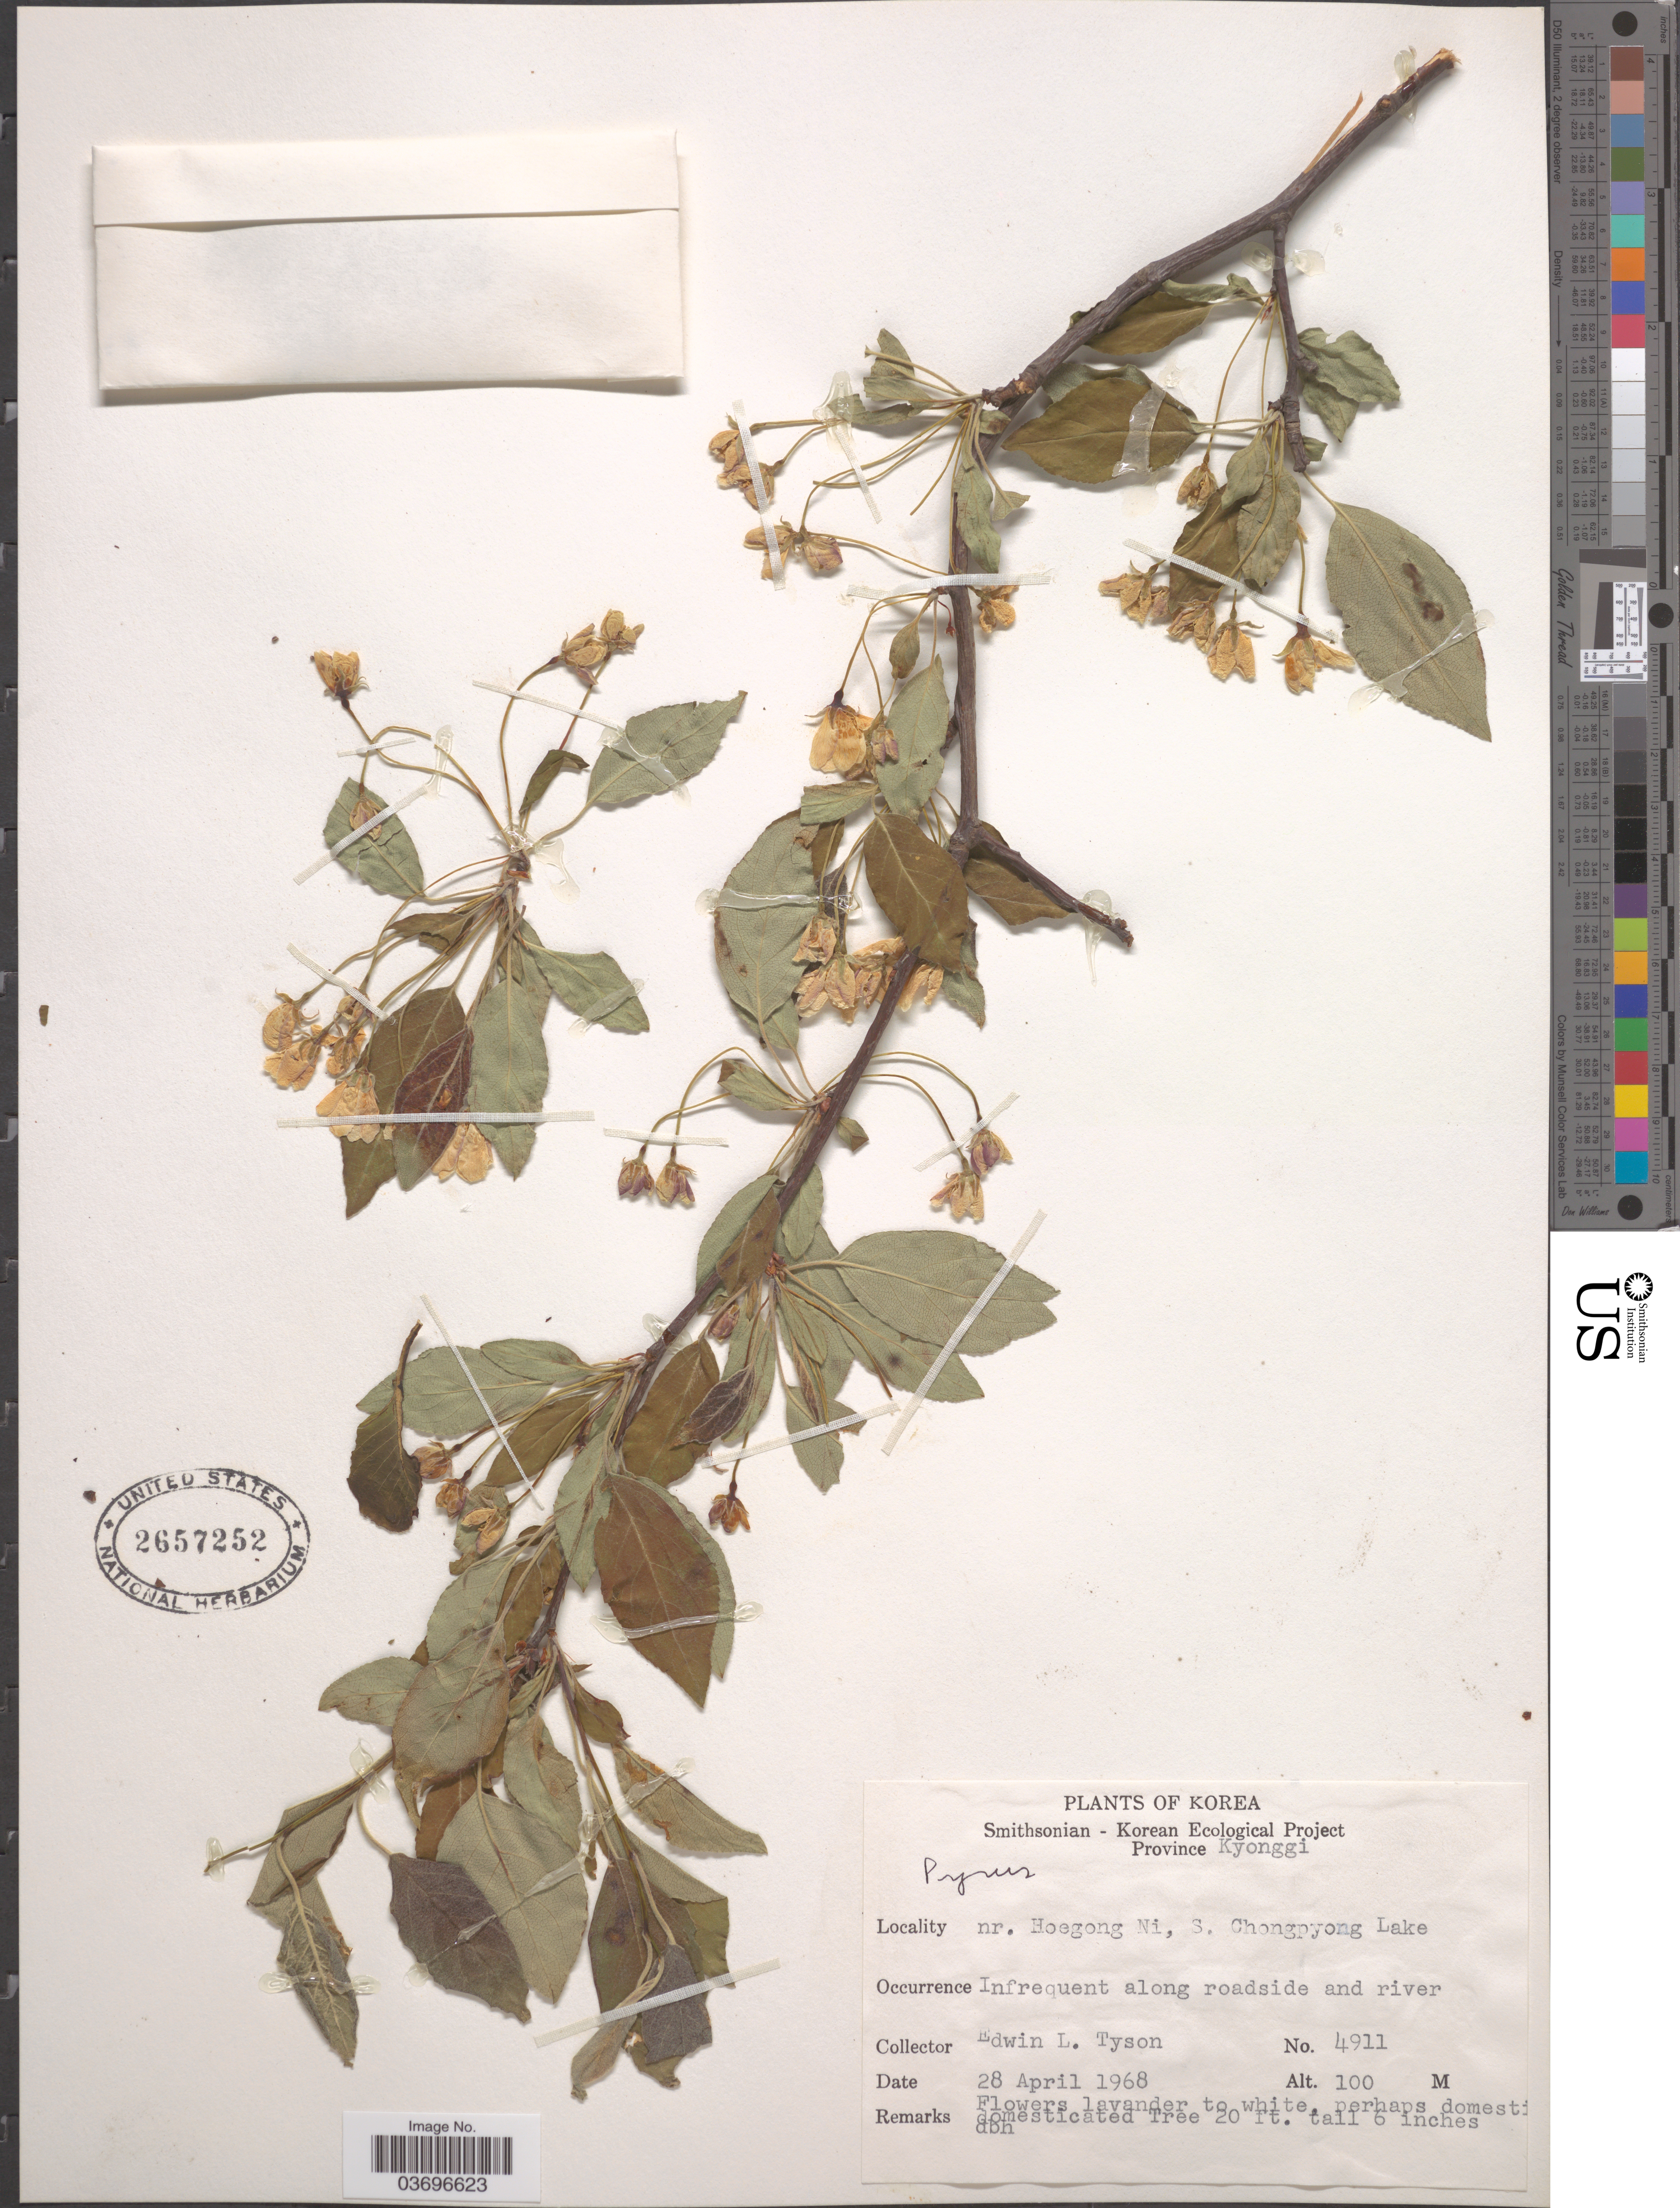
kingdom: Plantae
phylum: Tracheophyta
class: Magnoliopsida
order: Rosales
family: Rosaceae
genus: Pyrus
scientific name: Pyrus sp.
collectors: E. L. Tyson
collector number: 4911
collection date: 1968-04-28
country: South Korea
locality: Province Kyonggi. Nr. Hoegong Ni, S. Chongpyong Lake.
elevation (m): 100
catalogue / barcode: US 2657252